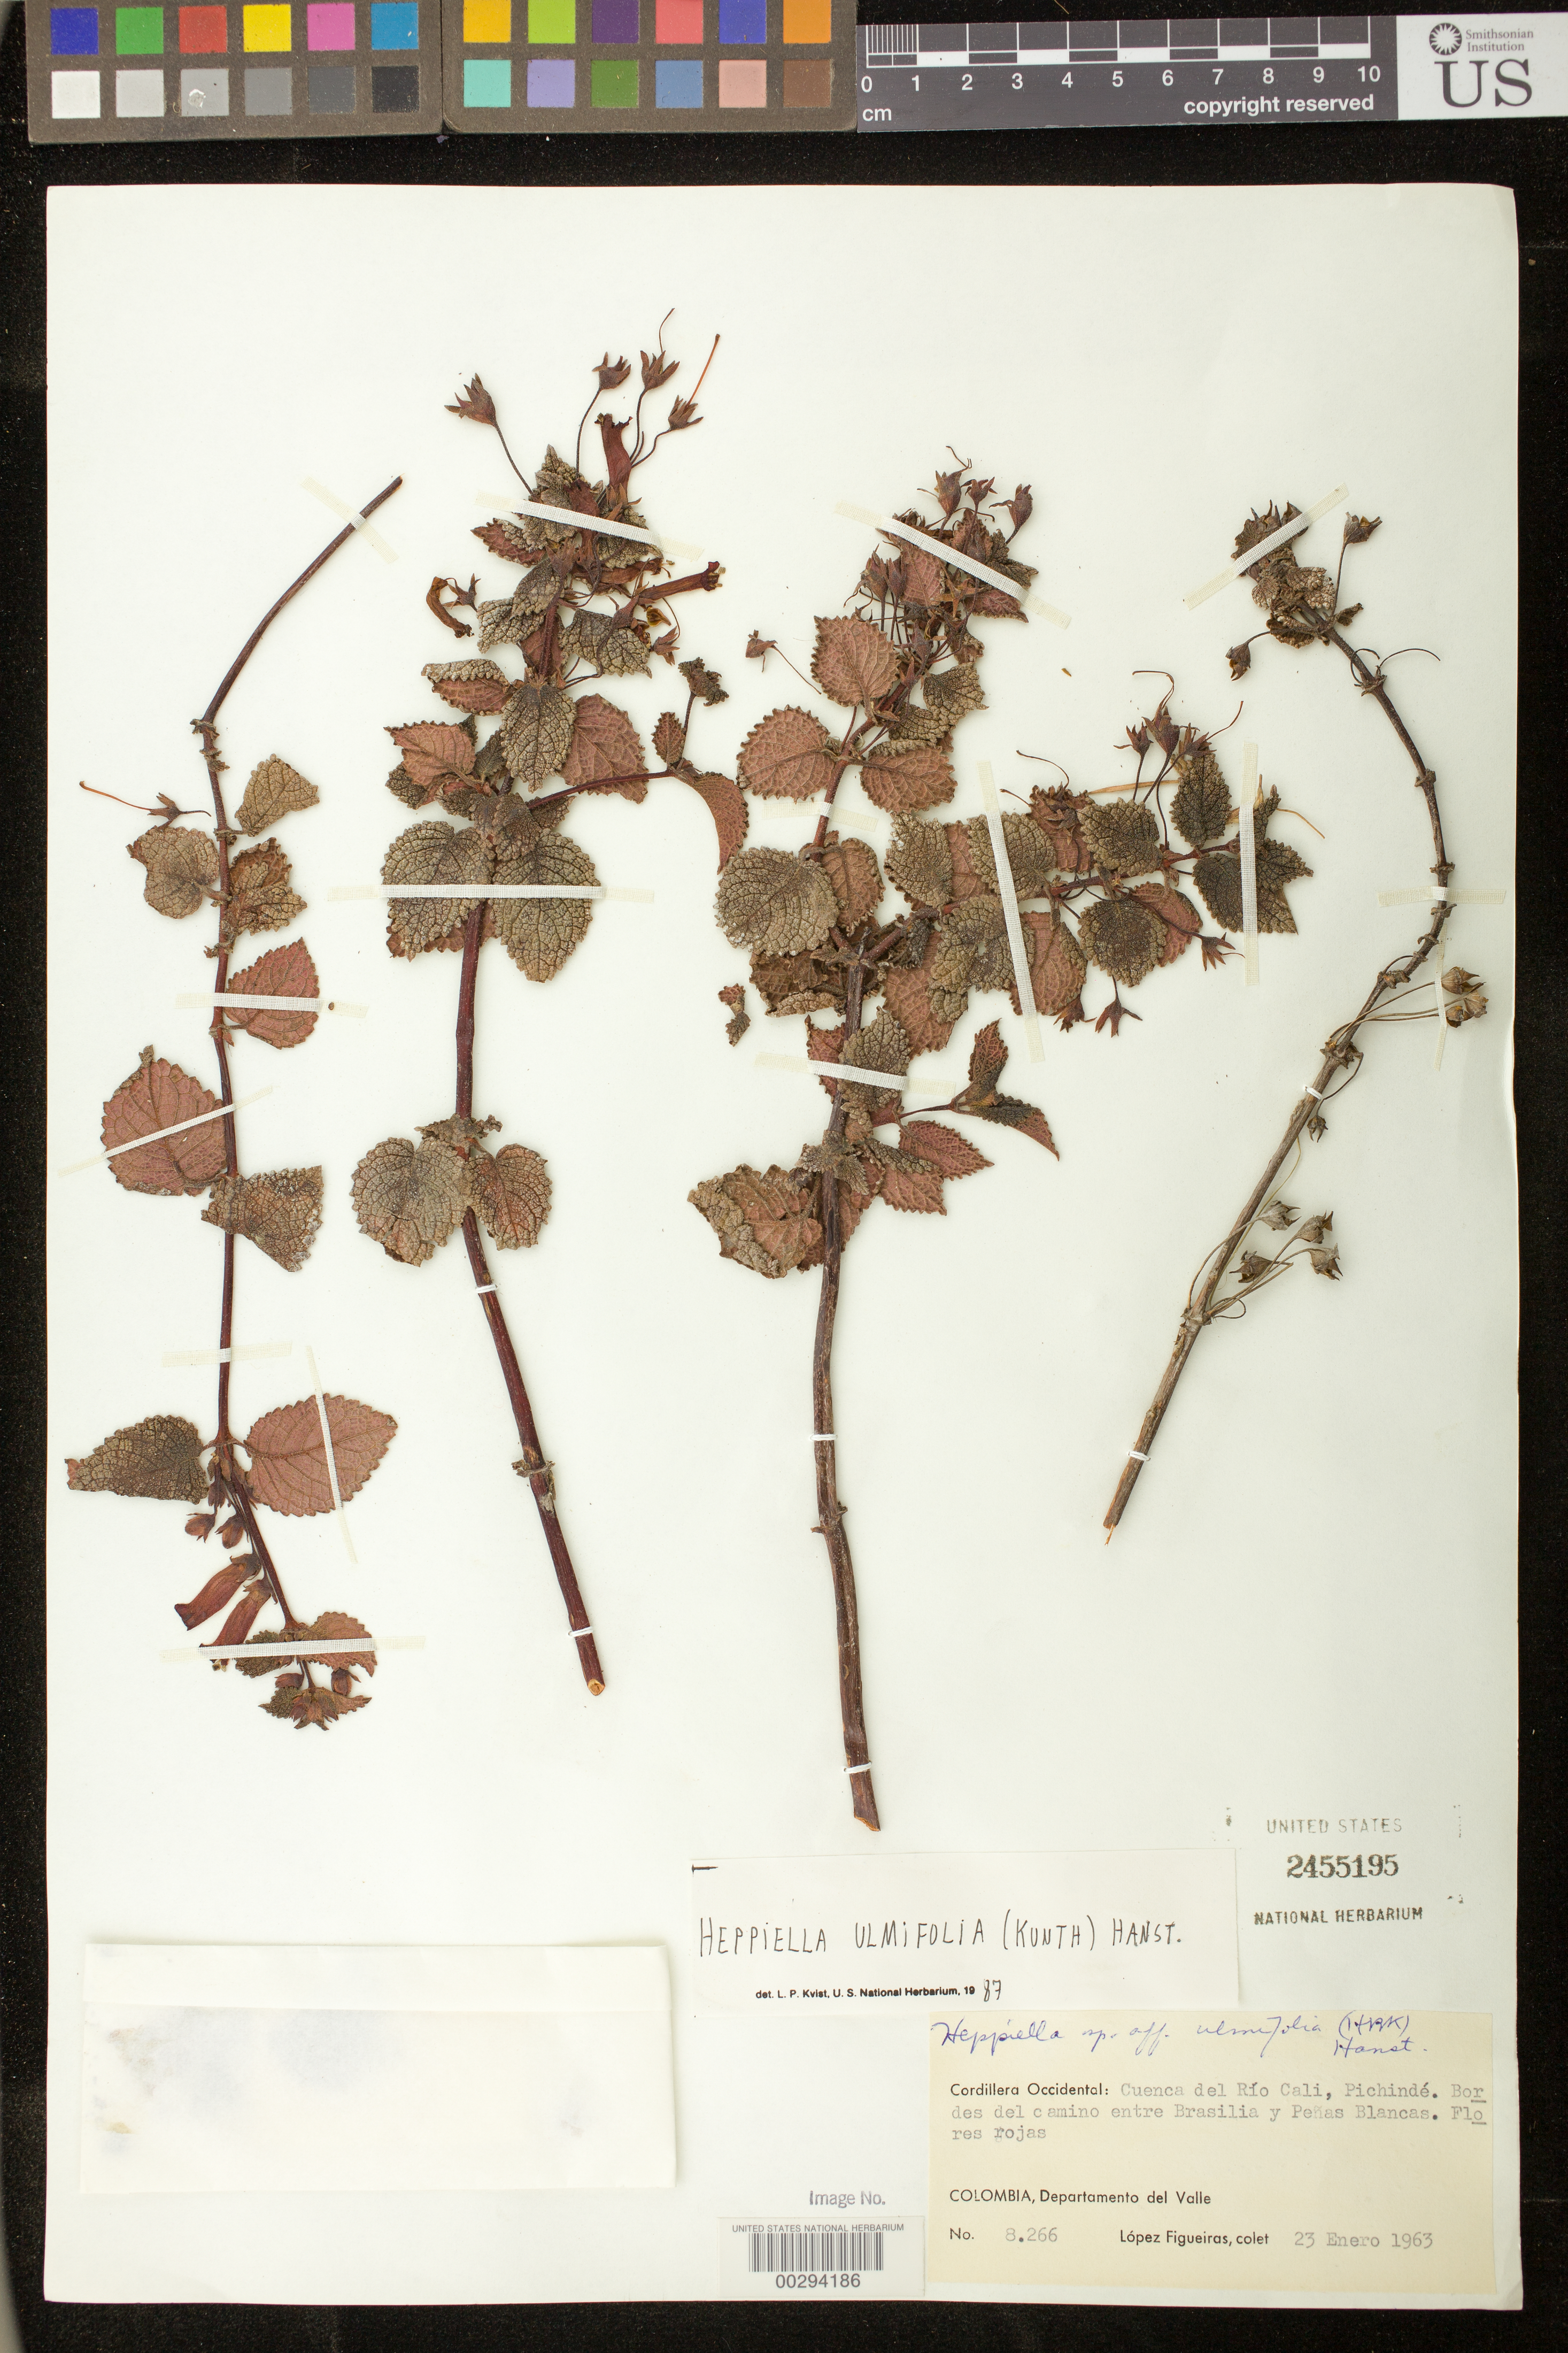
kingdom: Plantae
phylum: Tracheophyta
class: Magnoliopsida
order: Lamiales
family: Gesneriaceae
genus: Heppiella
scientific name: Heppiella ulmifolia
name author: (Kunth) Hanst.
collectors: M. López Figueiras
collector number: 8266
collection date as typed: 23 Jan 1963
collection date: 1963-01-23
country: Colombia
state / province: Valle del Cauca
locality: Cordillera Occidental, Cuenca del Rio Cali, Pichinde, margins of road between Brasilia and Penas Blancas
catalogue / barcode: US 2455195